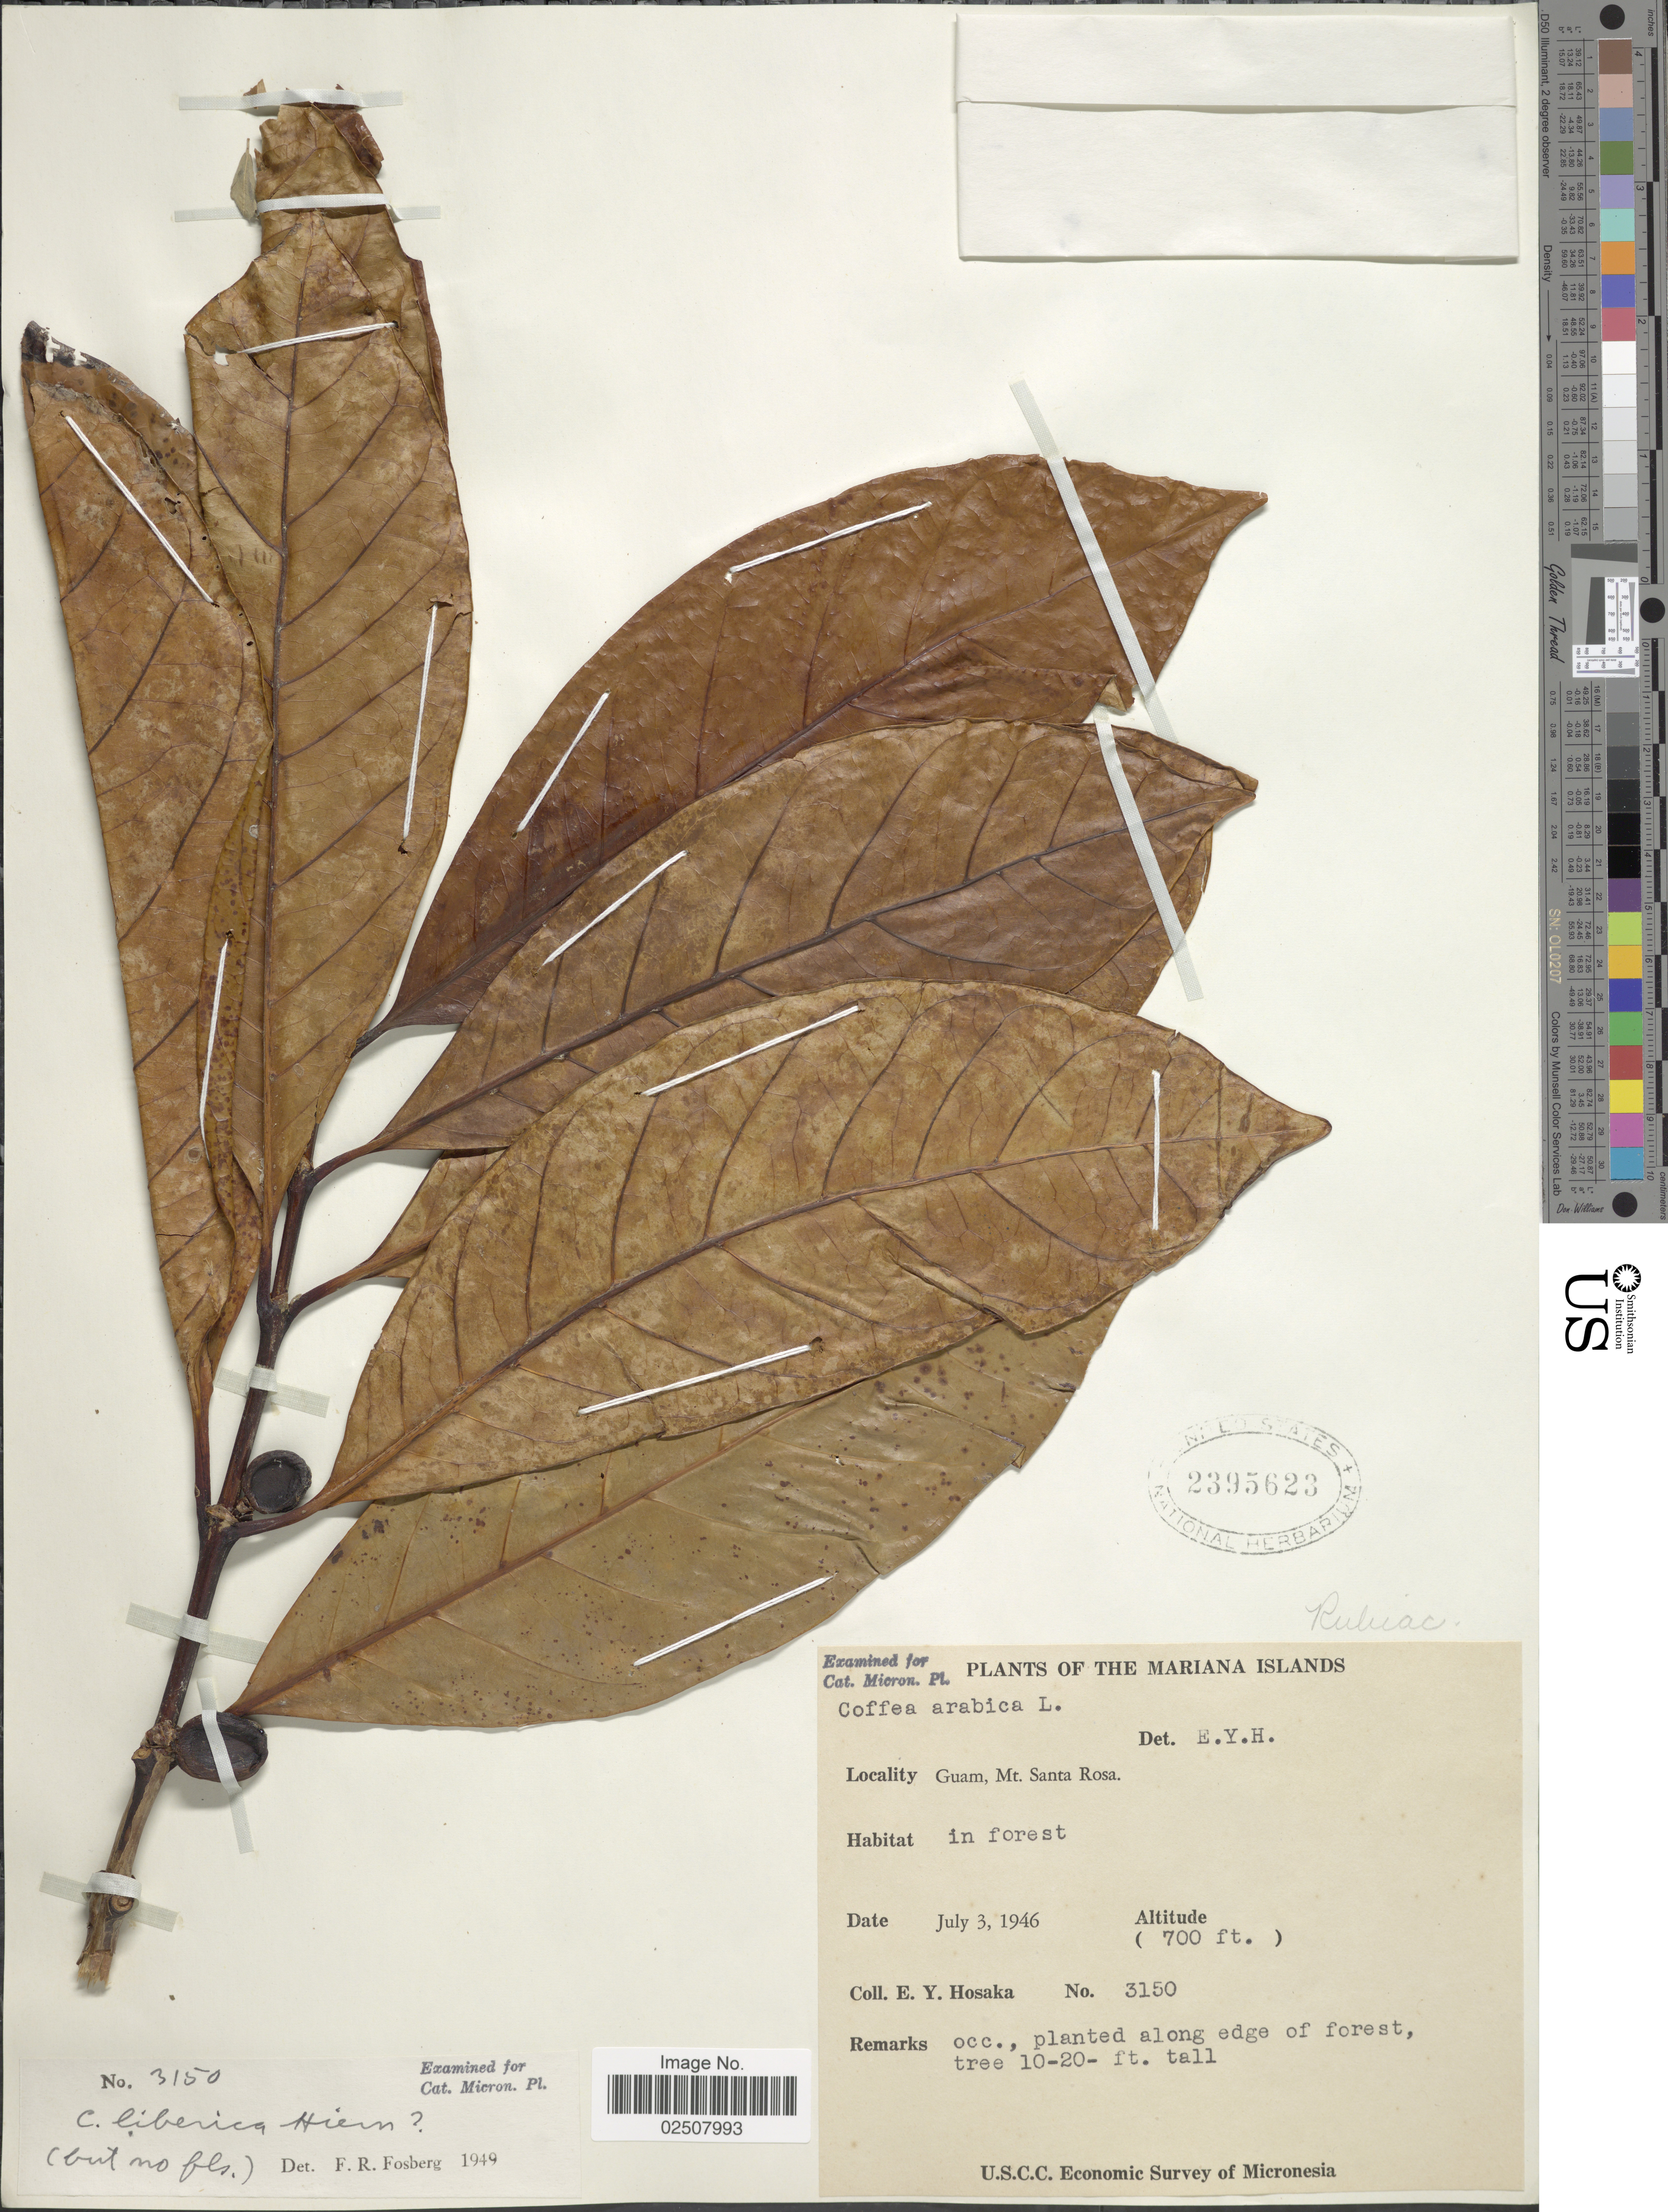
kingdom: Plantae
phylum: Tracheophyta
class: Magnoliopsida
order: Gentianales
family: Rubiaceae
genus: Coffea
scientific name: Coffea liberica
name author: Hiern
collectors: E. Y. Hosaka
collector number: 3150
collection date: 1946-07-03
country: Guam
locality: The Marianne Island, Guam, Mt Santa Rosa, in forest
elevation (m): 213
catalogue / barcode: US 2395623